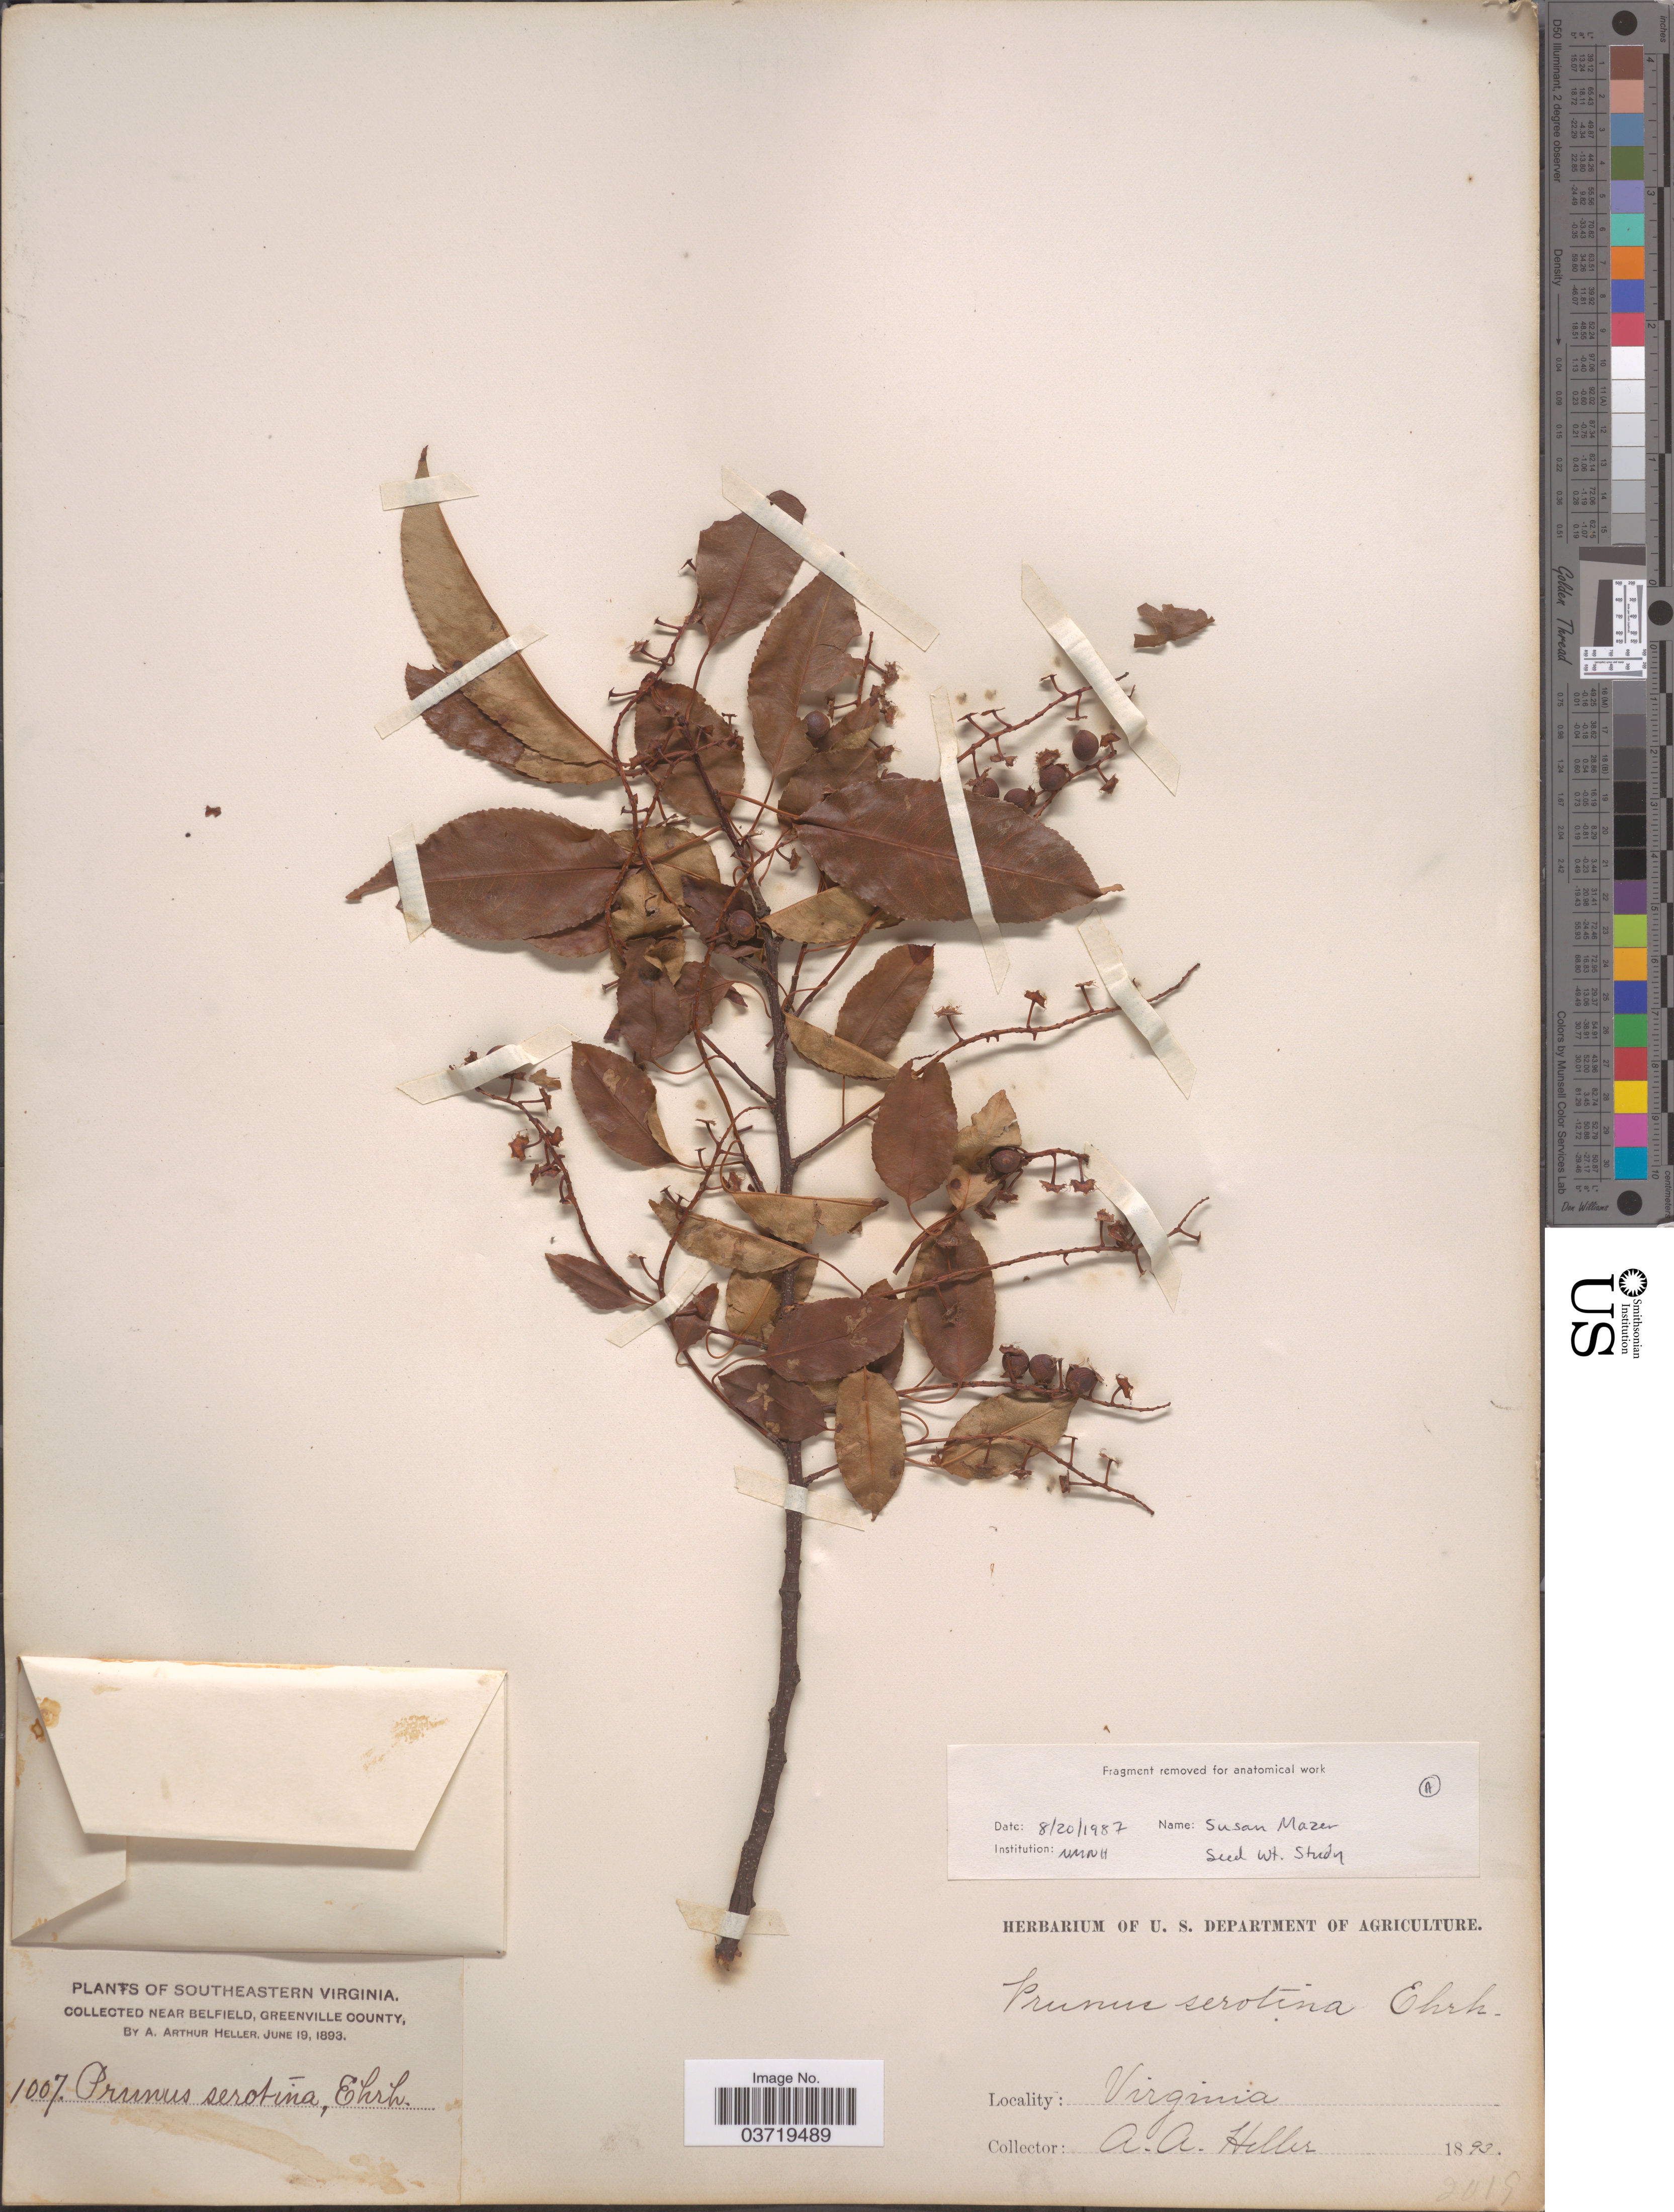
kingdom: Plantae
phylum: Tracheophyta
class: Magnoliopsida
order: Rosales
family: Rosaceae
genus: Prunus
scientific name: Prunus serotina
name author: Ehrh.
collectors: A. A. Heller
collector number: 1007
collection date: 1893-06-19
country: United States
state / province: Virginia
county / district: Greensville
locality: Southeastern Virginia. Near Belfield, Greenville County.